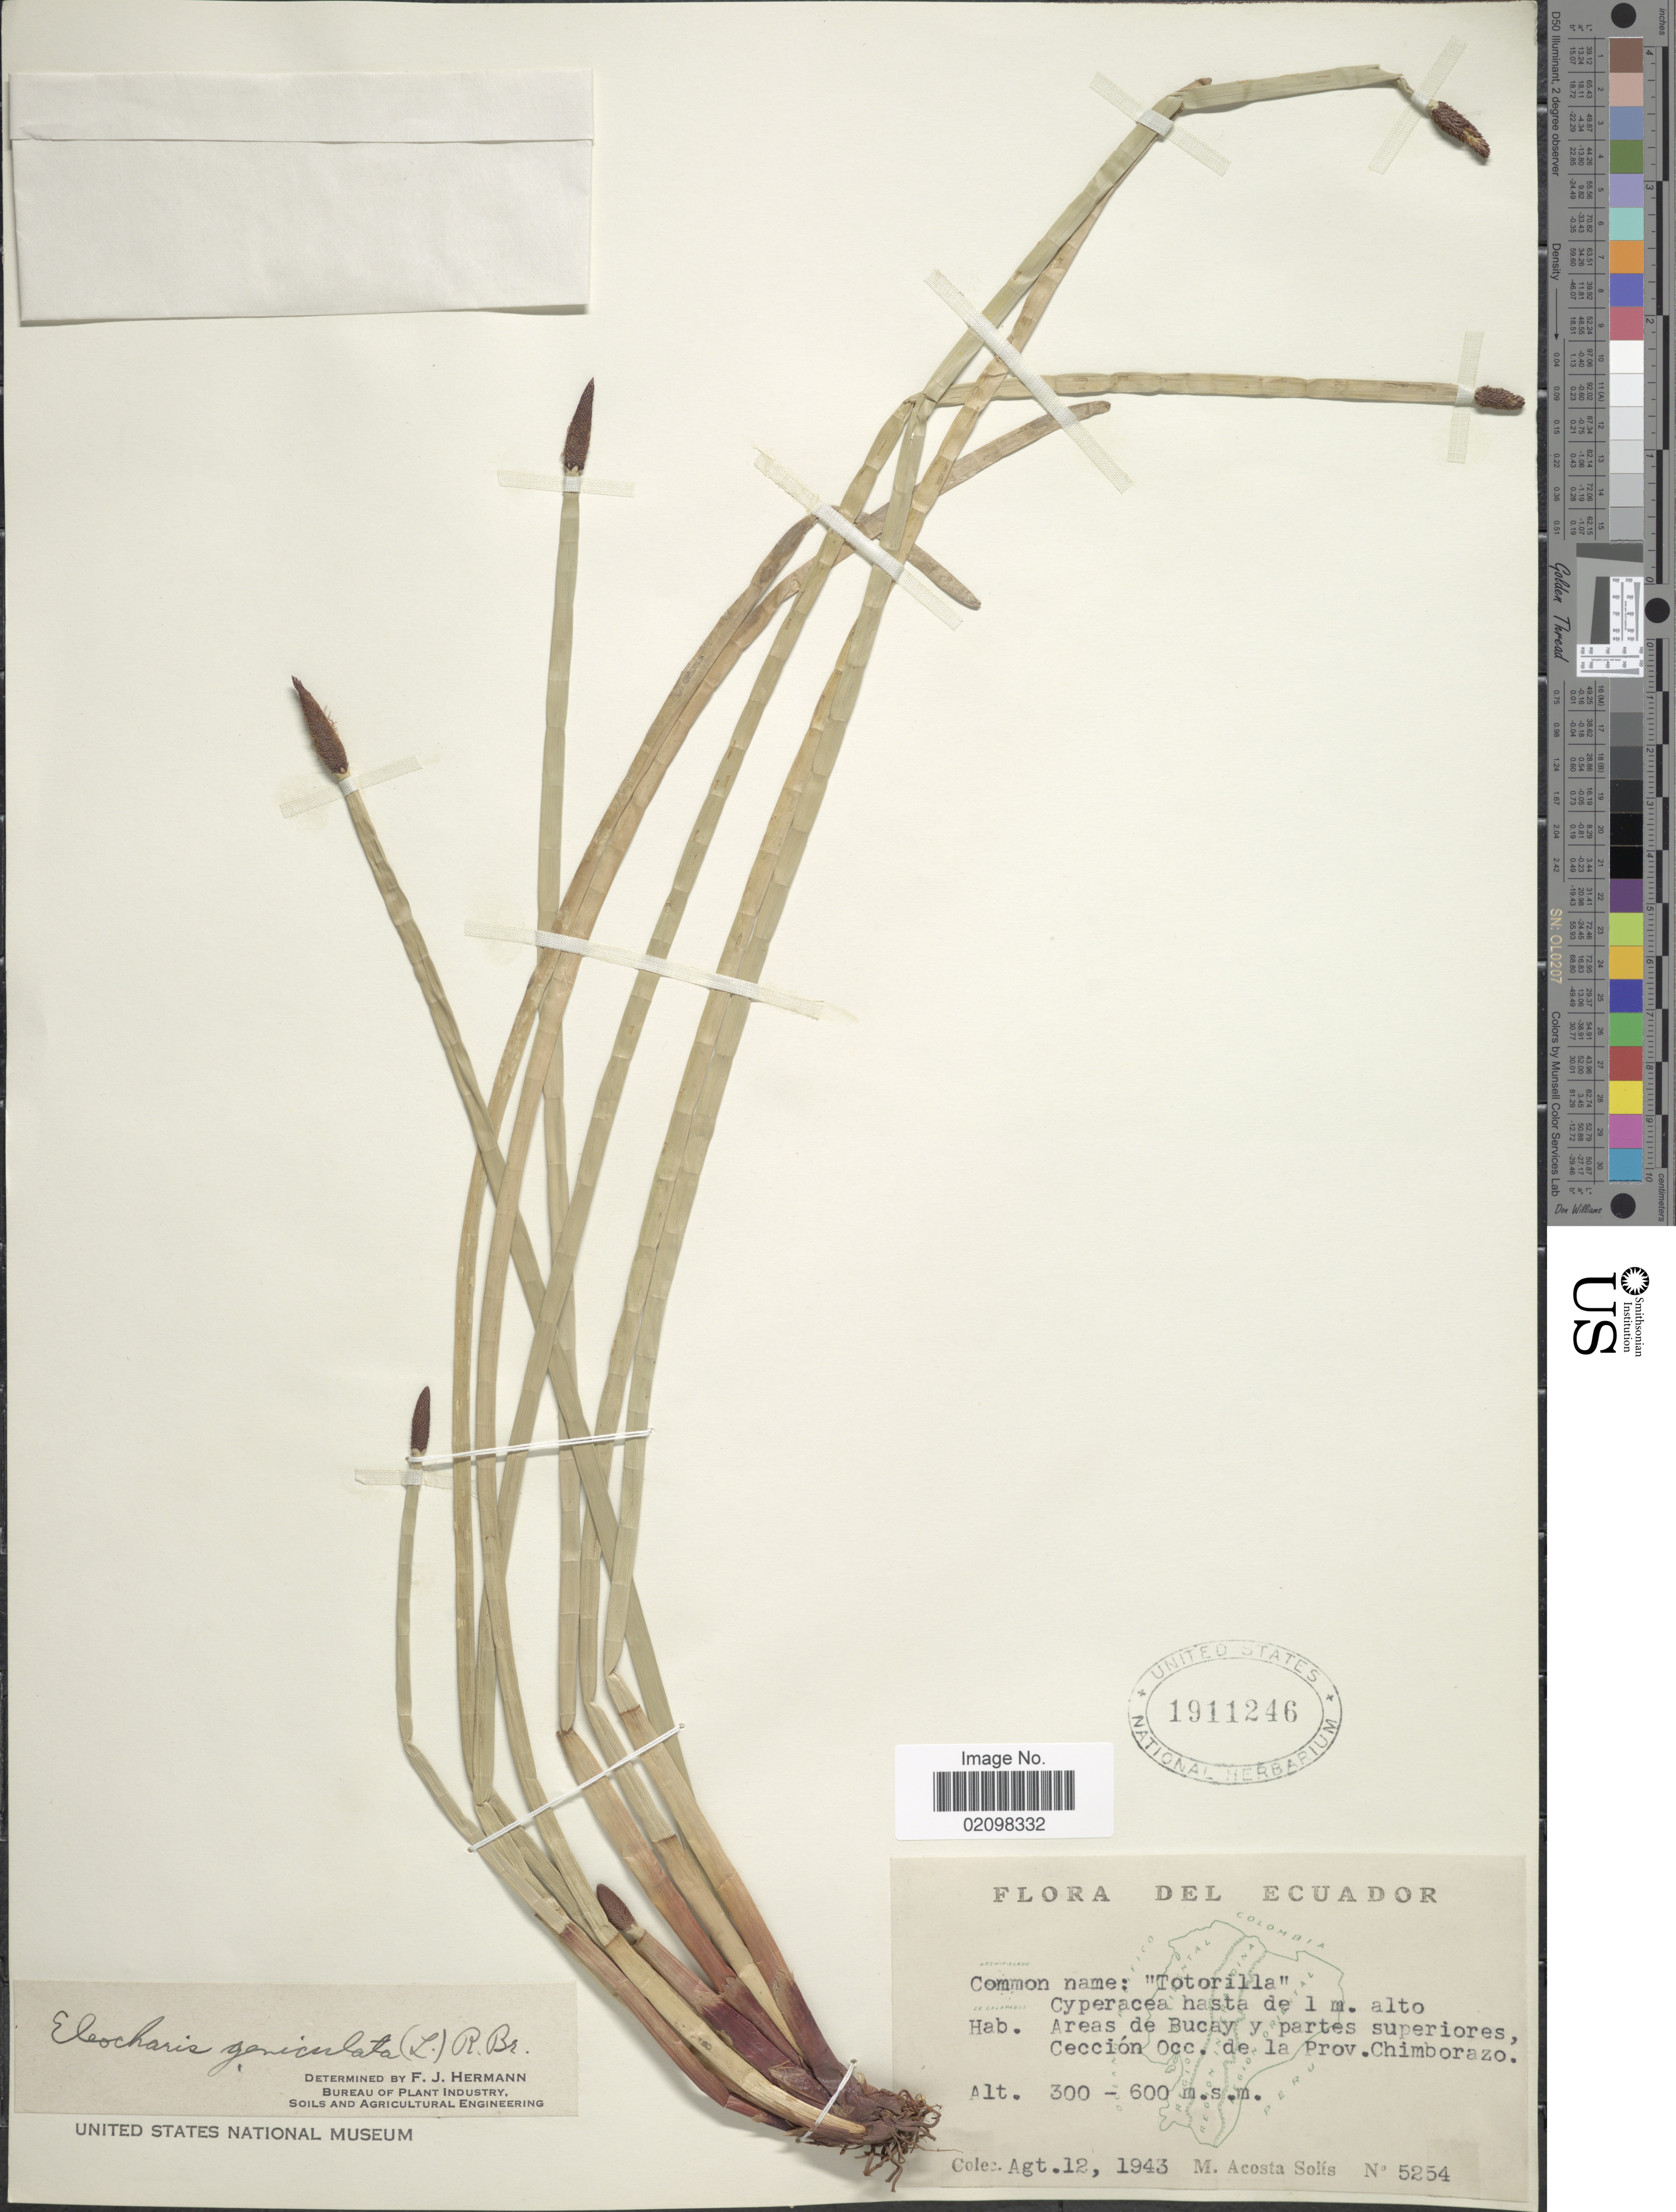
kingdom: Plantae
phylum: Tracheophyta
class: Liliopsida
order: Poales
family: Cyperaceae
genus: Eleocharis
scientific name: Eleocharis elegans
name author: (Kunth) Roem. & Schult.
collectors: M. Acosta Solis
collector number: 5254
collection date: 1943-08-12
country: Ecuador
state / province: Chimborazo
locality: Areas de Bucay y partes superiores, Ceccion Occ. de la Prov. Chimborazo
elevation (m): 300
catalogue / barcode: US 1911246